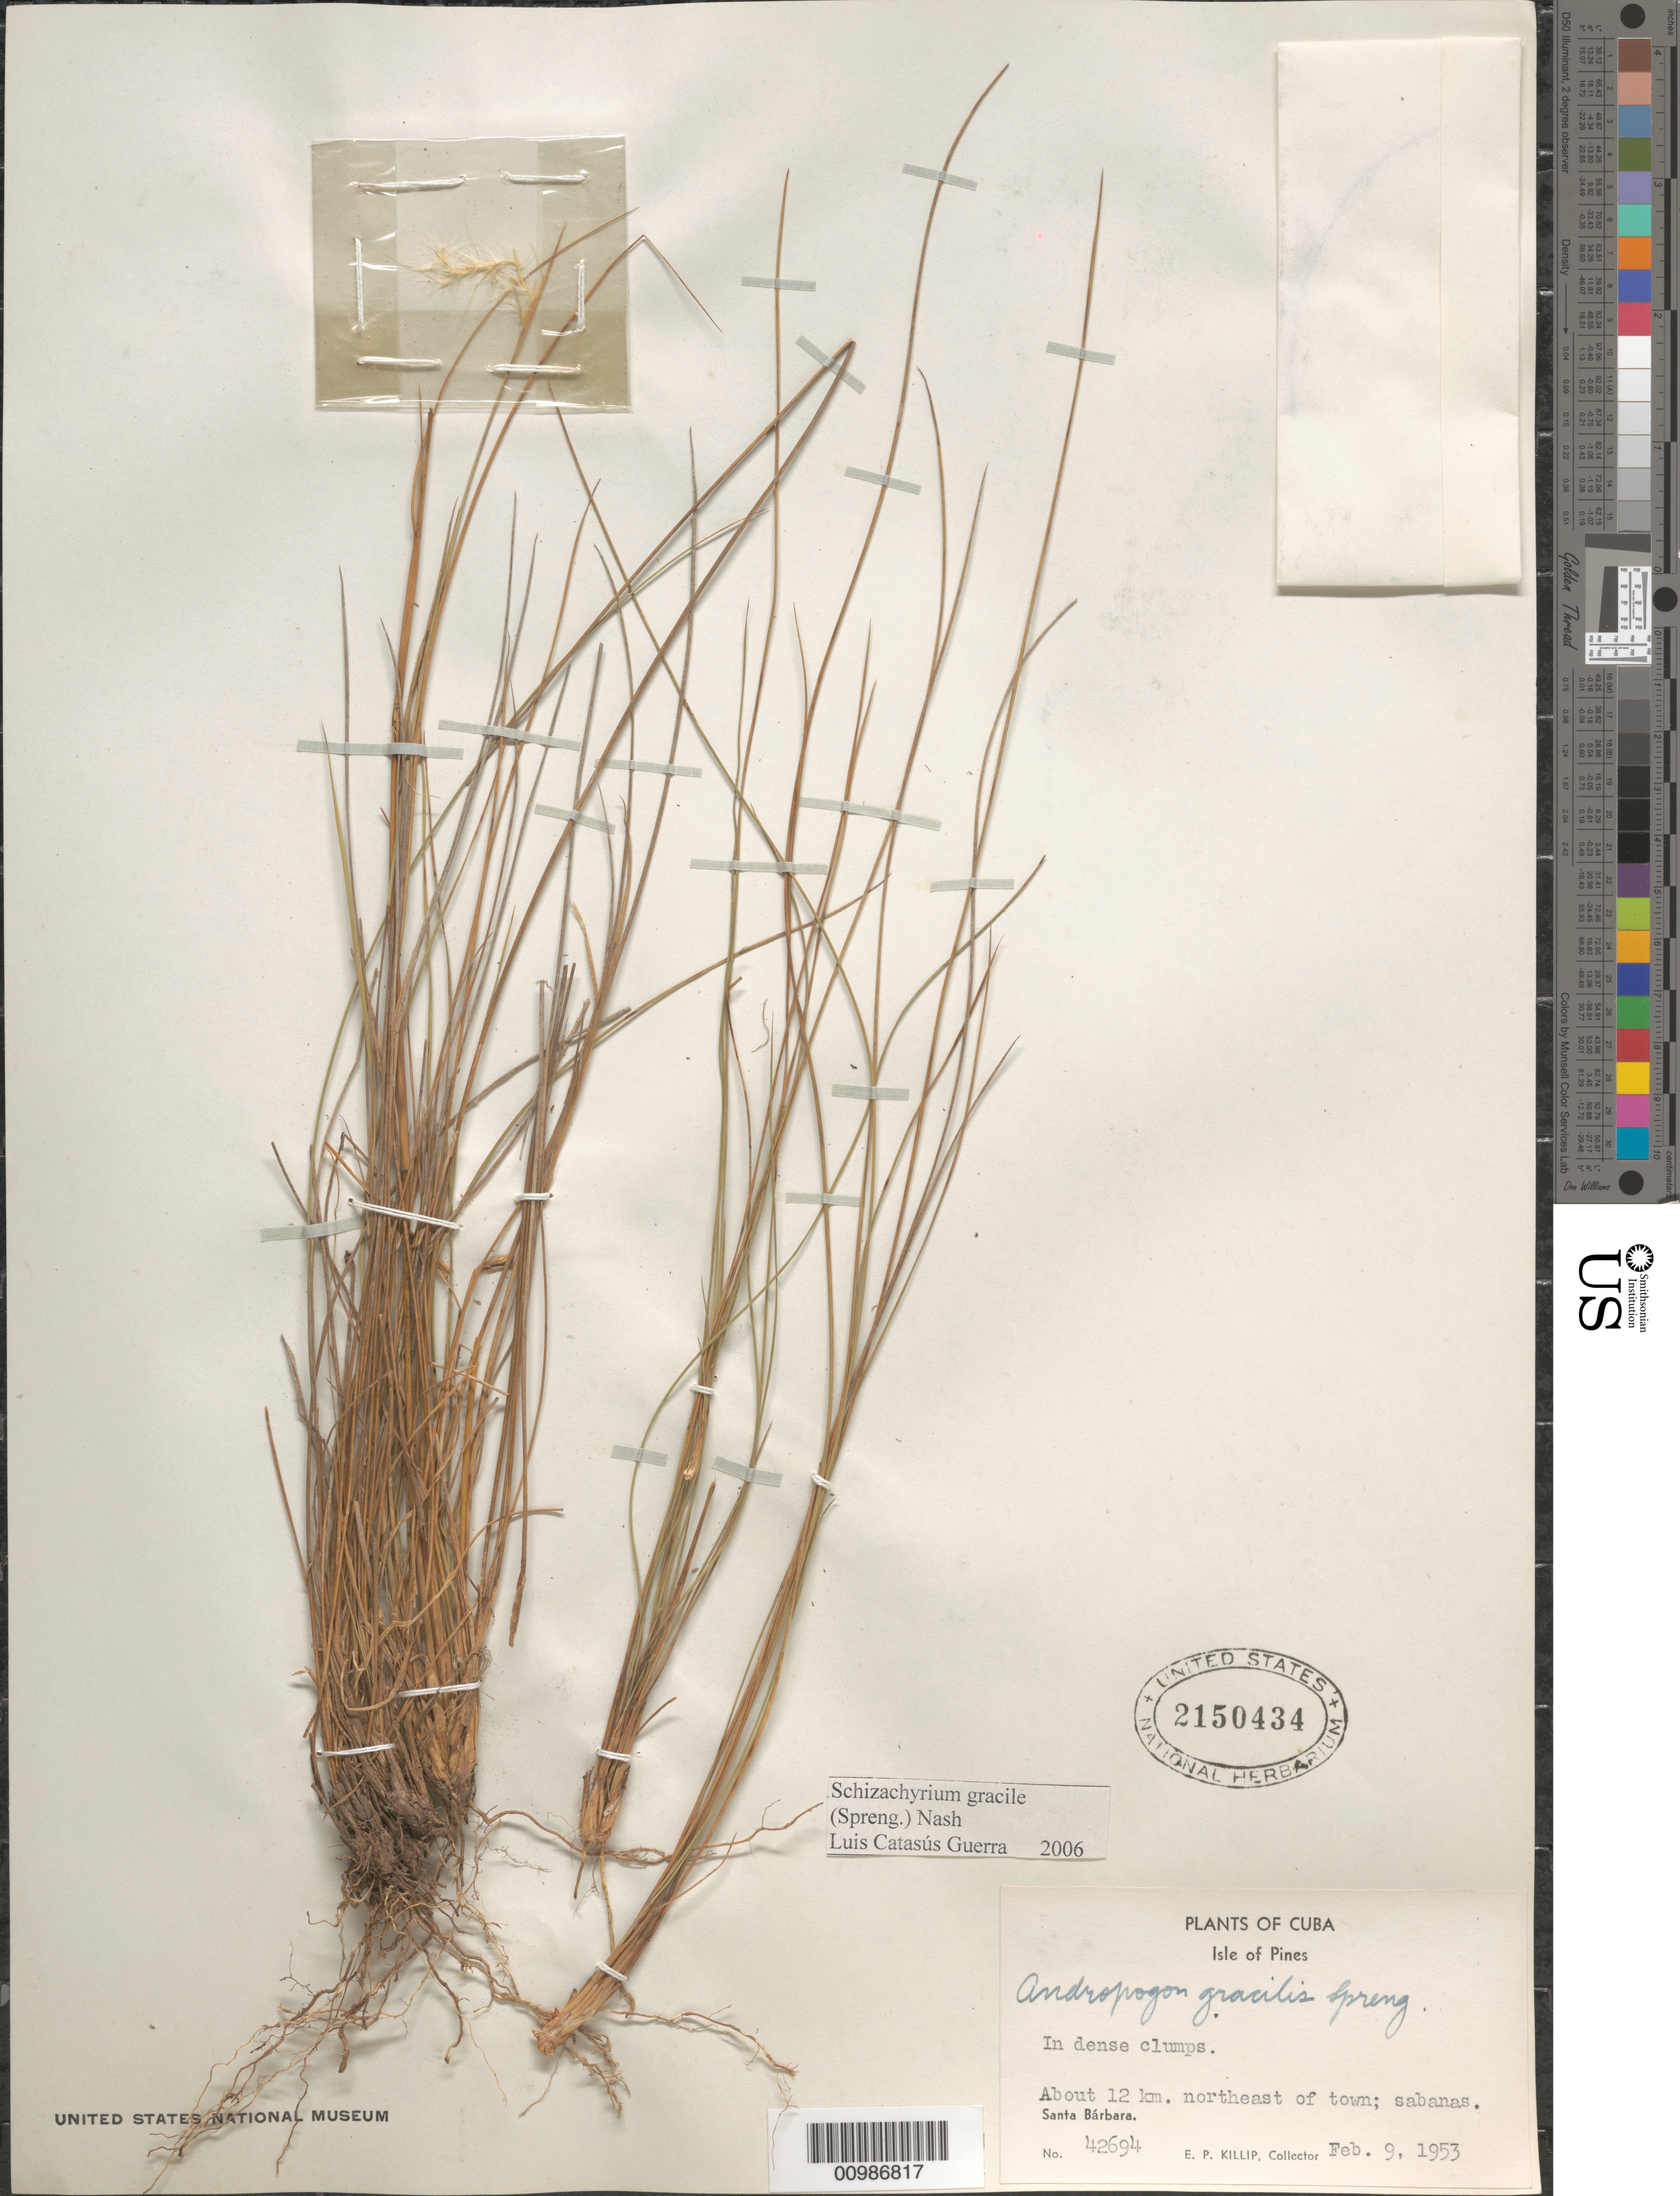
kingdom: Plantae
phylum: Tracheophyta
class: Liliopsida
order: Poales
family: Poaceae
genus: Andropogon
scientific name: Andropogon gracilis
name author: Spreng.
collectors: E. P. Killip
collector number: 42694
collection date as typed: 09 Feb 1953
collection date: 1953-02-09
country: Cuba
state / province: Isla de la Juventud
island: Isla de la Juventud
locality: [Isle of Pines], about 12 km northeast of Santa Barbara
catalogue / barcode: US 2150434